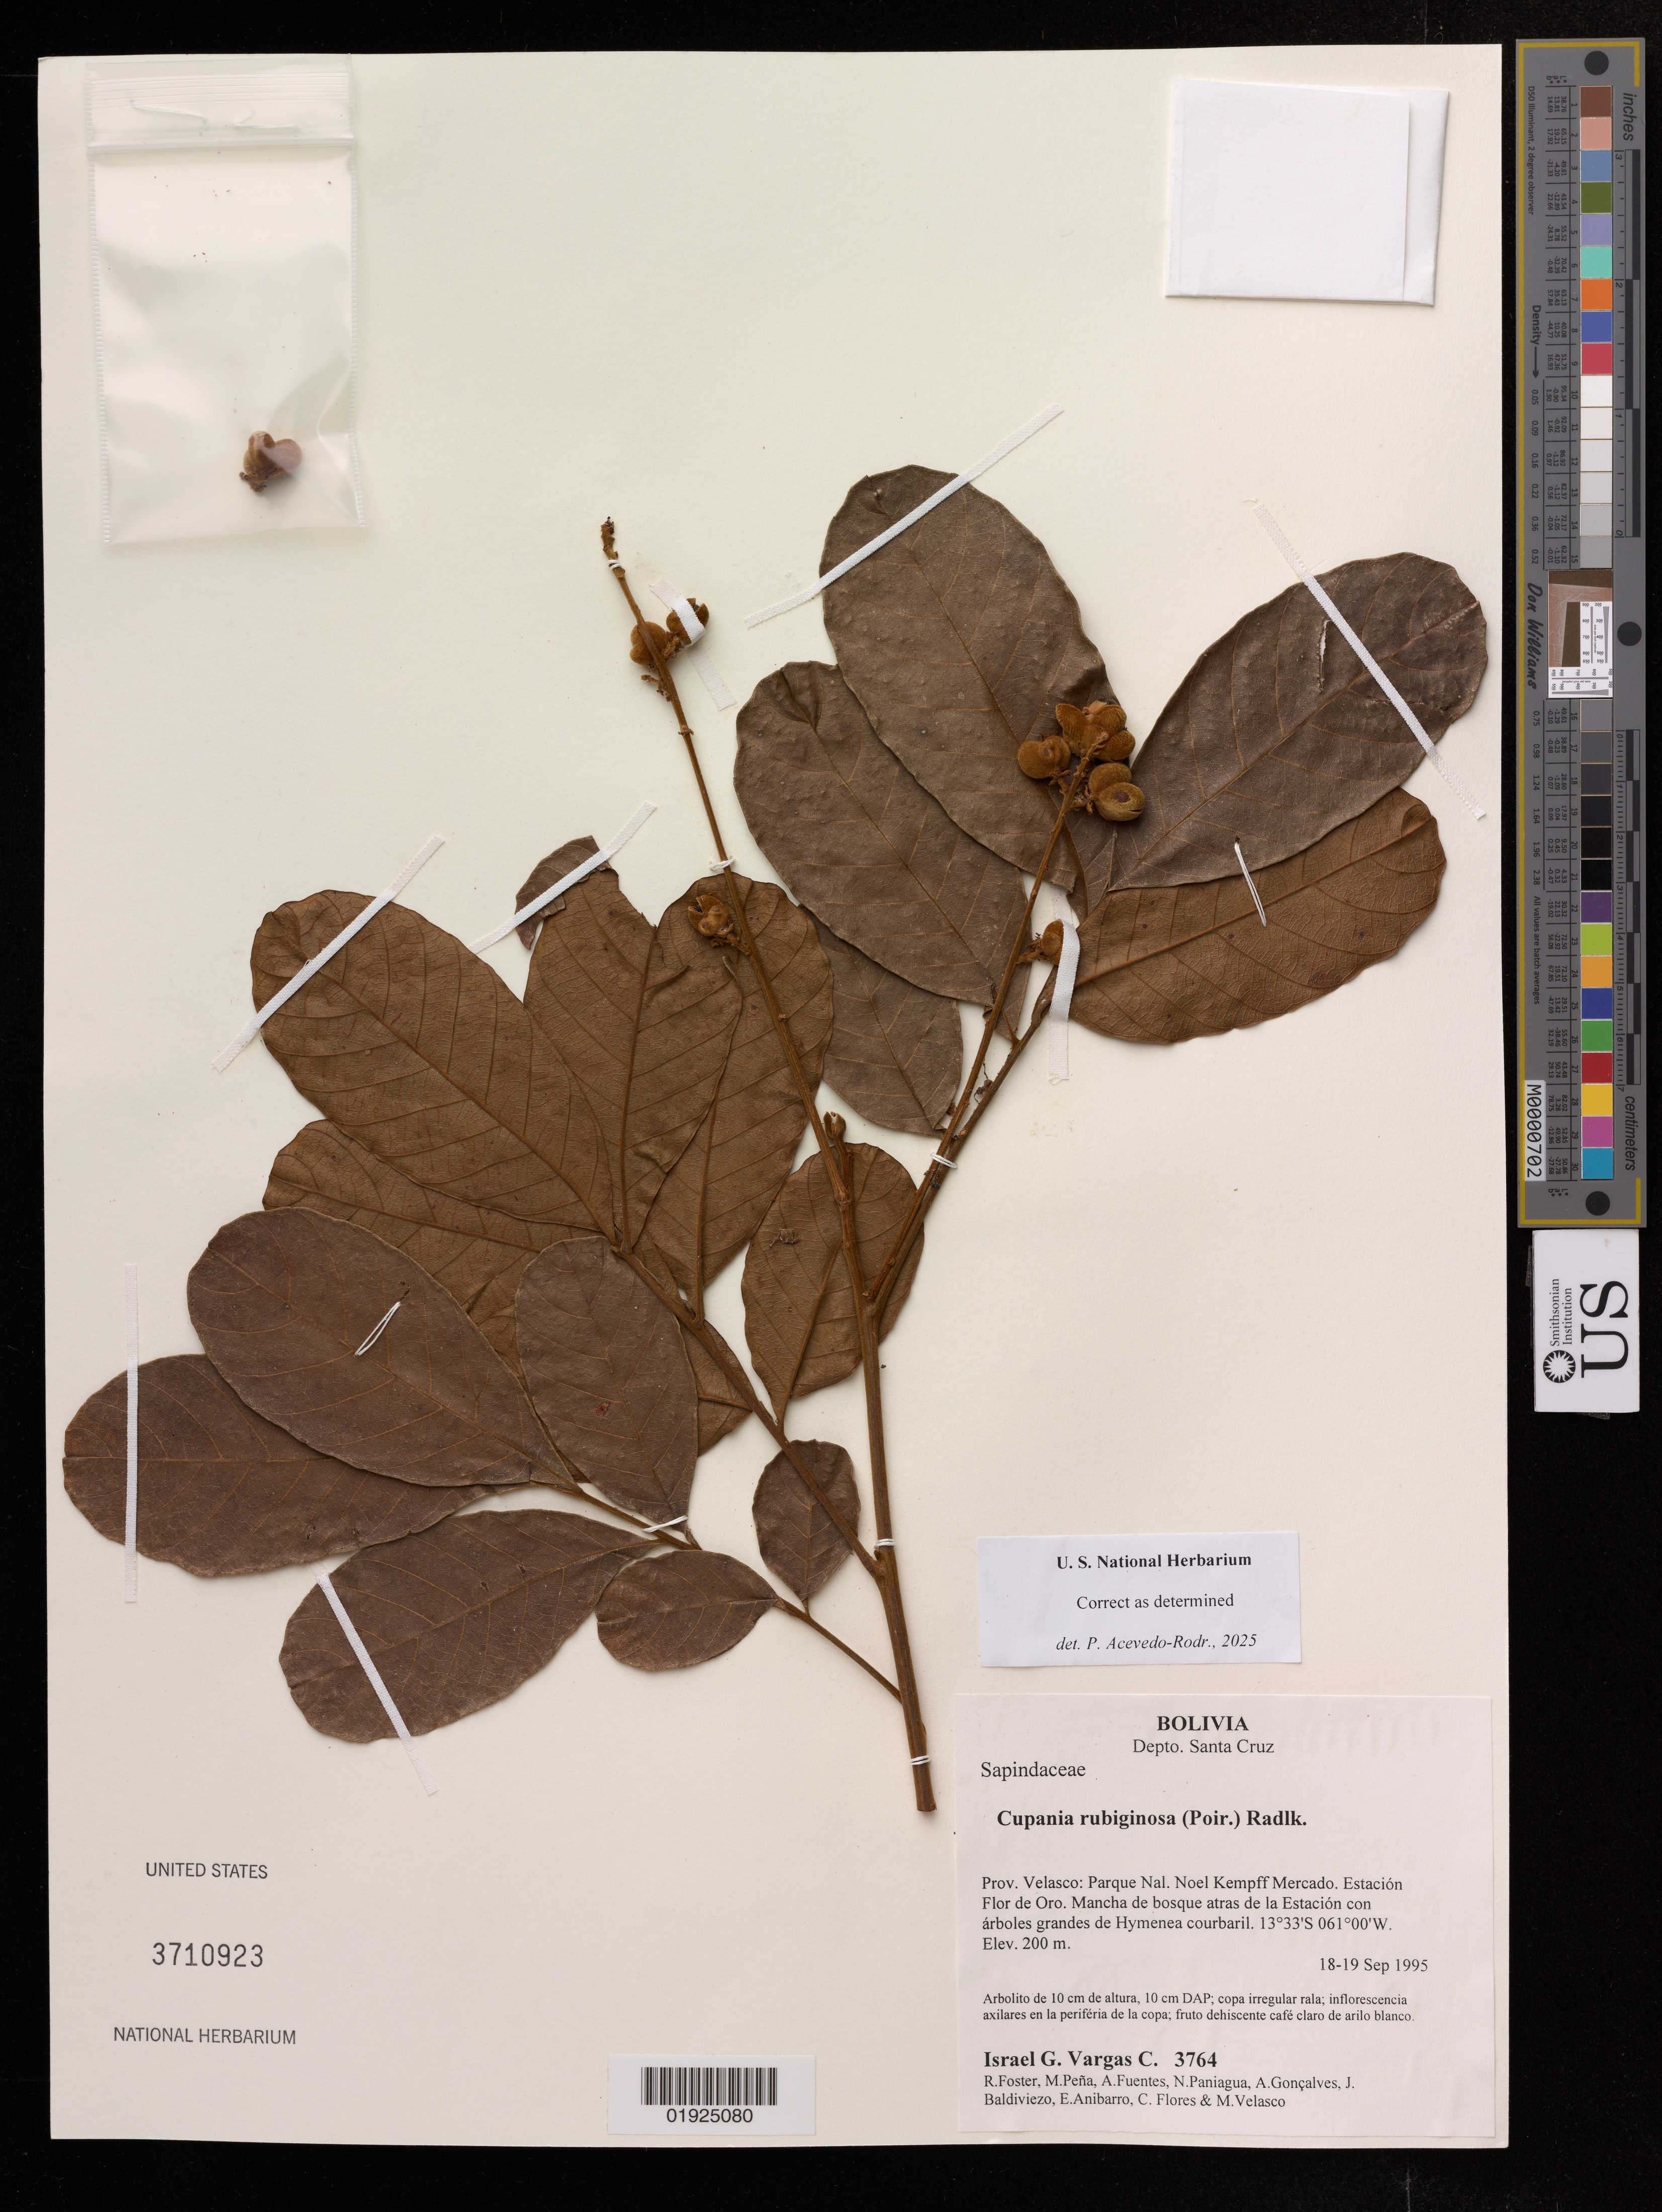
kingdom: Plantae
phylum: Tracheophyta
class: Magnoliopsida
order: Sapindales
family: Sapindaceae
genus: Cupania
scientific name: Cupania rubiginosa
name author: (Poir.) Radlk.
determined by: Acevedo-Rodriguez, P., (US), Smithsonian Institution - National Museum of Natural History (UNITED STATES)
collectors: I. Vargas, R. Foster, M. Peña, A. F. Fuentes, N. Paniagua, A. Gonçalves, J. Baldiviezo, E. Anibarro, C. Flores & M. Velasco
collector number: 3764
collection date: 1995-09-18/1995-09-19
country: Bolivia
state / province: Santa Cruz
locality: Prov. Velasco: Parque Nal. Noel Kempff Mercado. Estación Flor de Oro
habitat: Mancha de bosque atras de la Estación con árboles grandes de Hymenea courbaril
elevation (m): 200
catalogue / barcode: US 3710923